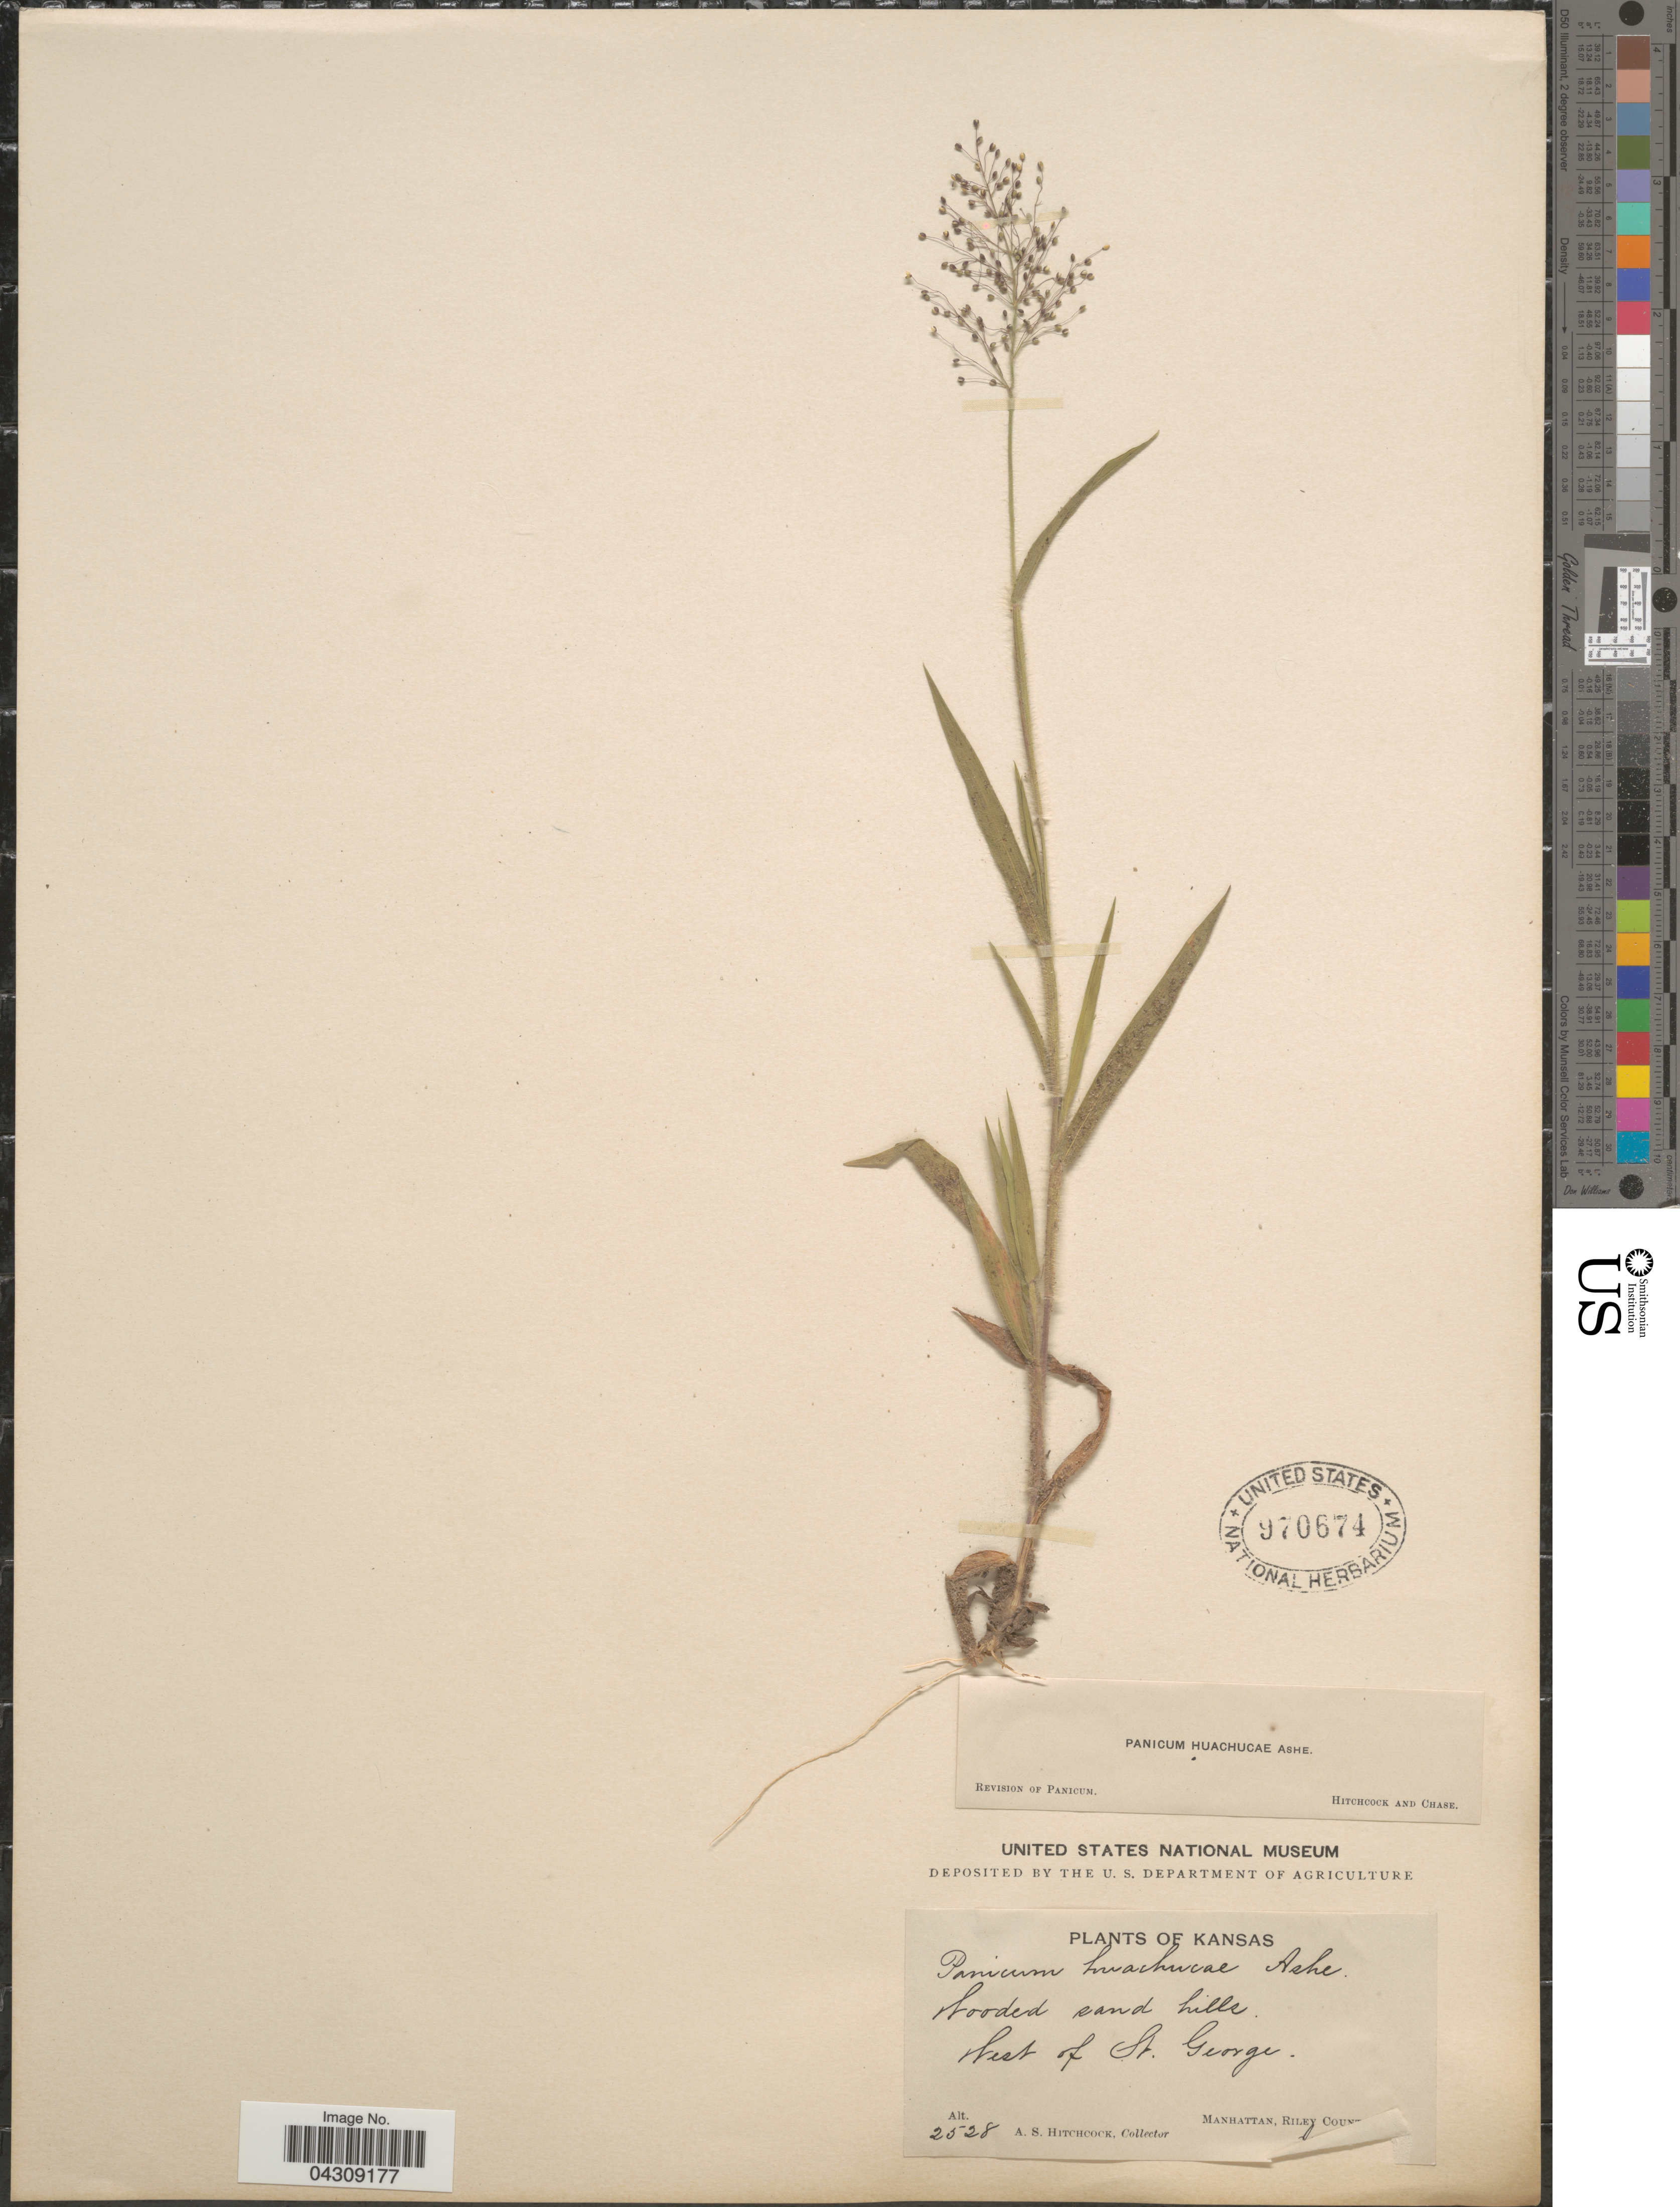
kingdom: Plantae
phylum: Tracheophyta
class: Liliopsida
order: Poales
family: Poaceae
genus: Dichanthelium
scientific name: Dichanthelium acuminatum var. acuminatum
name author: (Sw.) Gould & C.A. Clark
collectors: A. S. Hitchcock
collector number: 2528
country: United States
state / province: Kansas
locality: Wooded sand hills. West of St. George. Manhattan, Riley County.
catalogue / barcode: US 970674